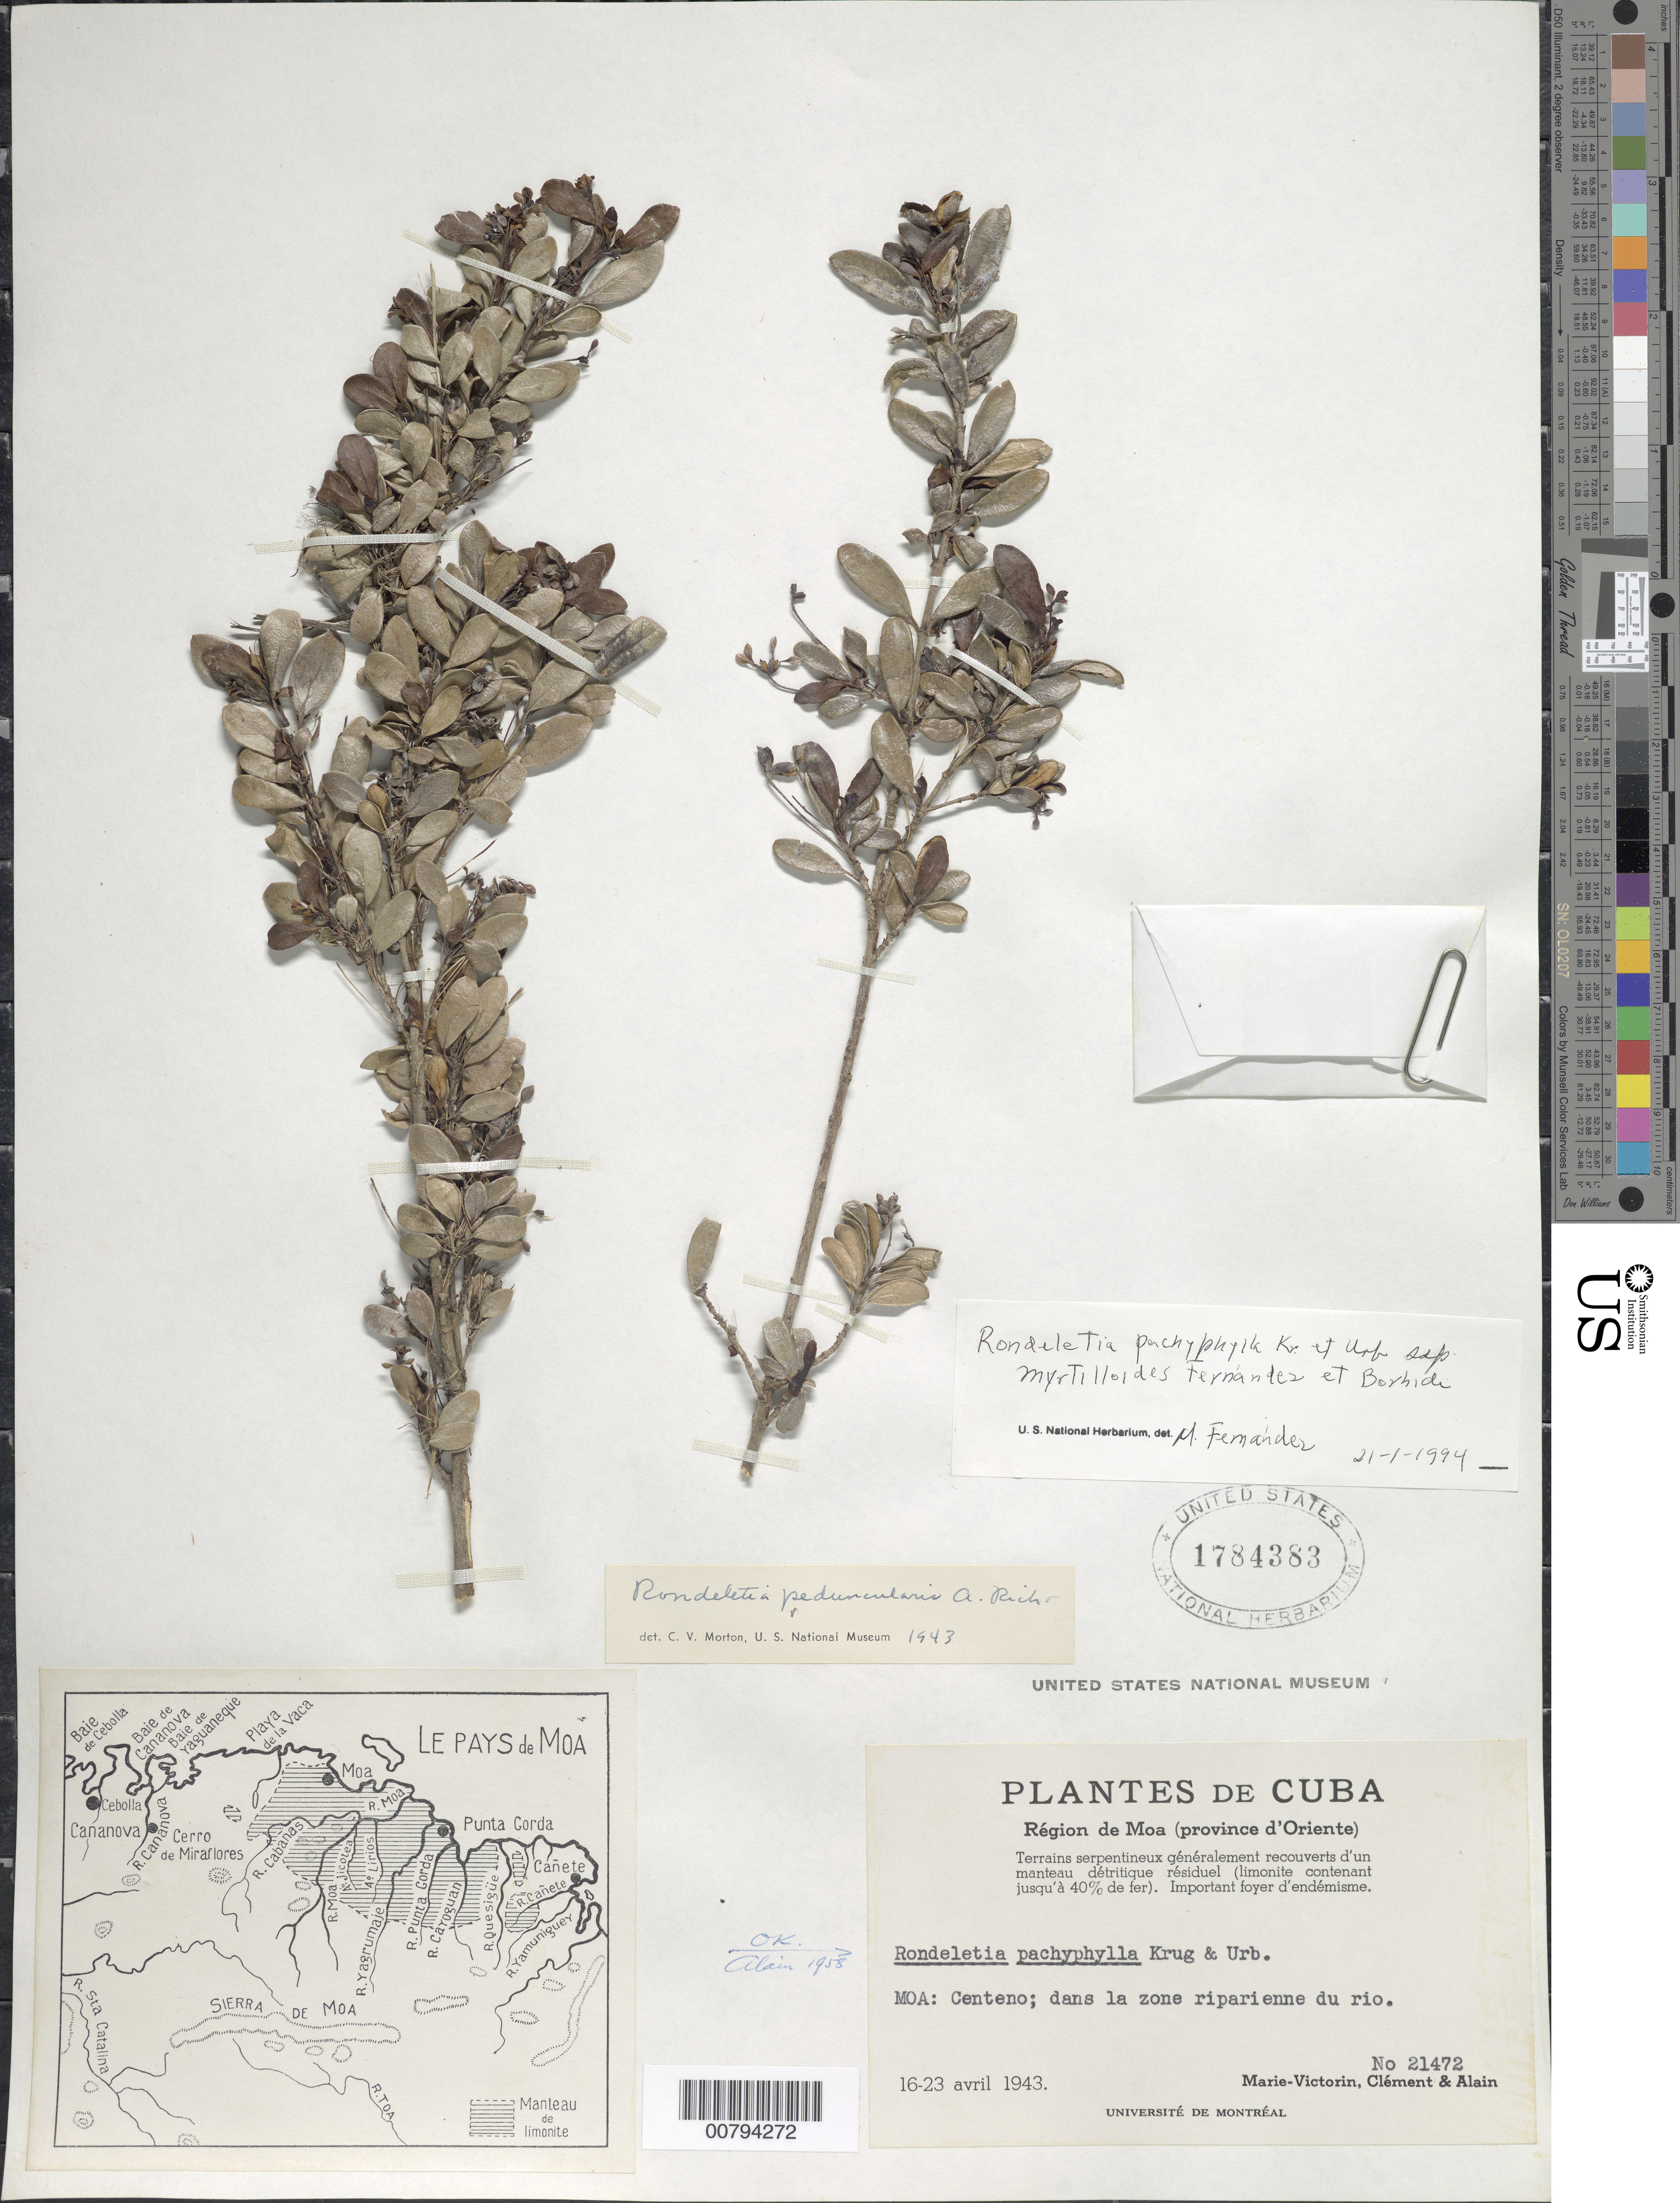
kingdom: Plantae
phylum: Tracheophyta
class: Magnoliopsida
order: Gentianales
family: Rubiaceae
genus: Rondeletia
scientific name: Rondeletia pachyphylla subsp. myrtilloides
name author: Fernández & Borhidi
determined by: Fernandez, M.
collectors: Fr. Marie-Victorin, Bro. Clemente & A. H. Liogier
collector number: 21472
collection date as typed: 16 Apr 1943 to 23 Apr 1943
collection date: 1943-04-16/1943-04-23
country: Cuba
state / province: Oriente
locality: Région de Moa; Centeno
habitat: Dans la zone riparienne du rio. Terrains serpentineux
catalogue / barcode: US 1784383